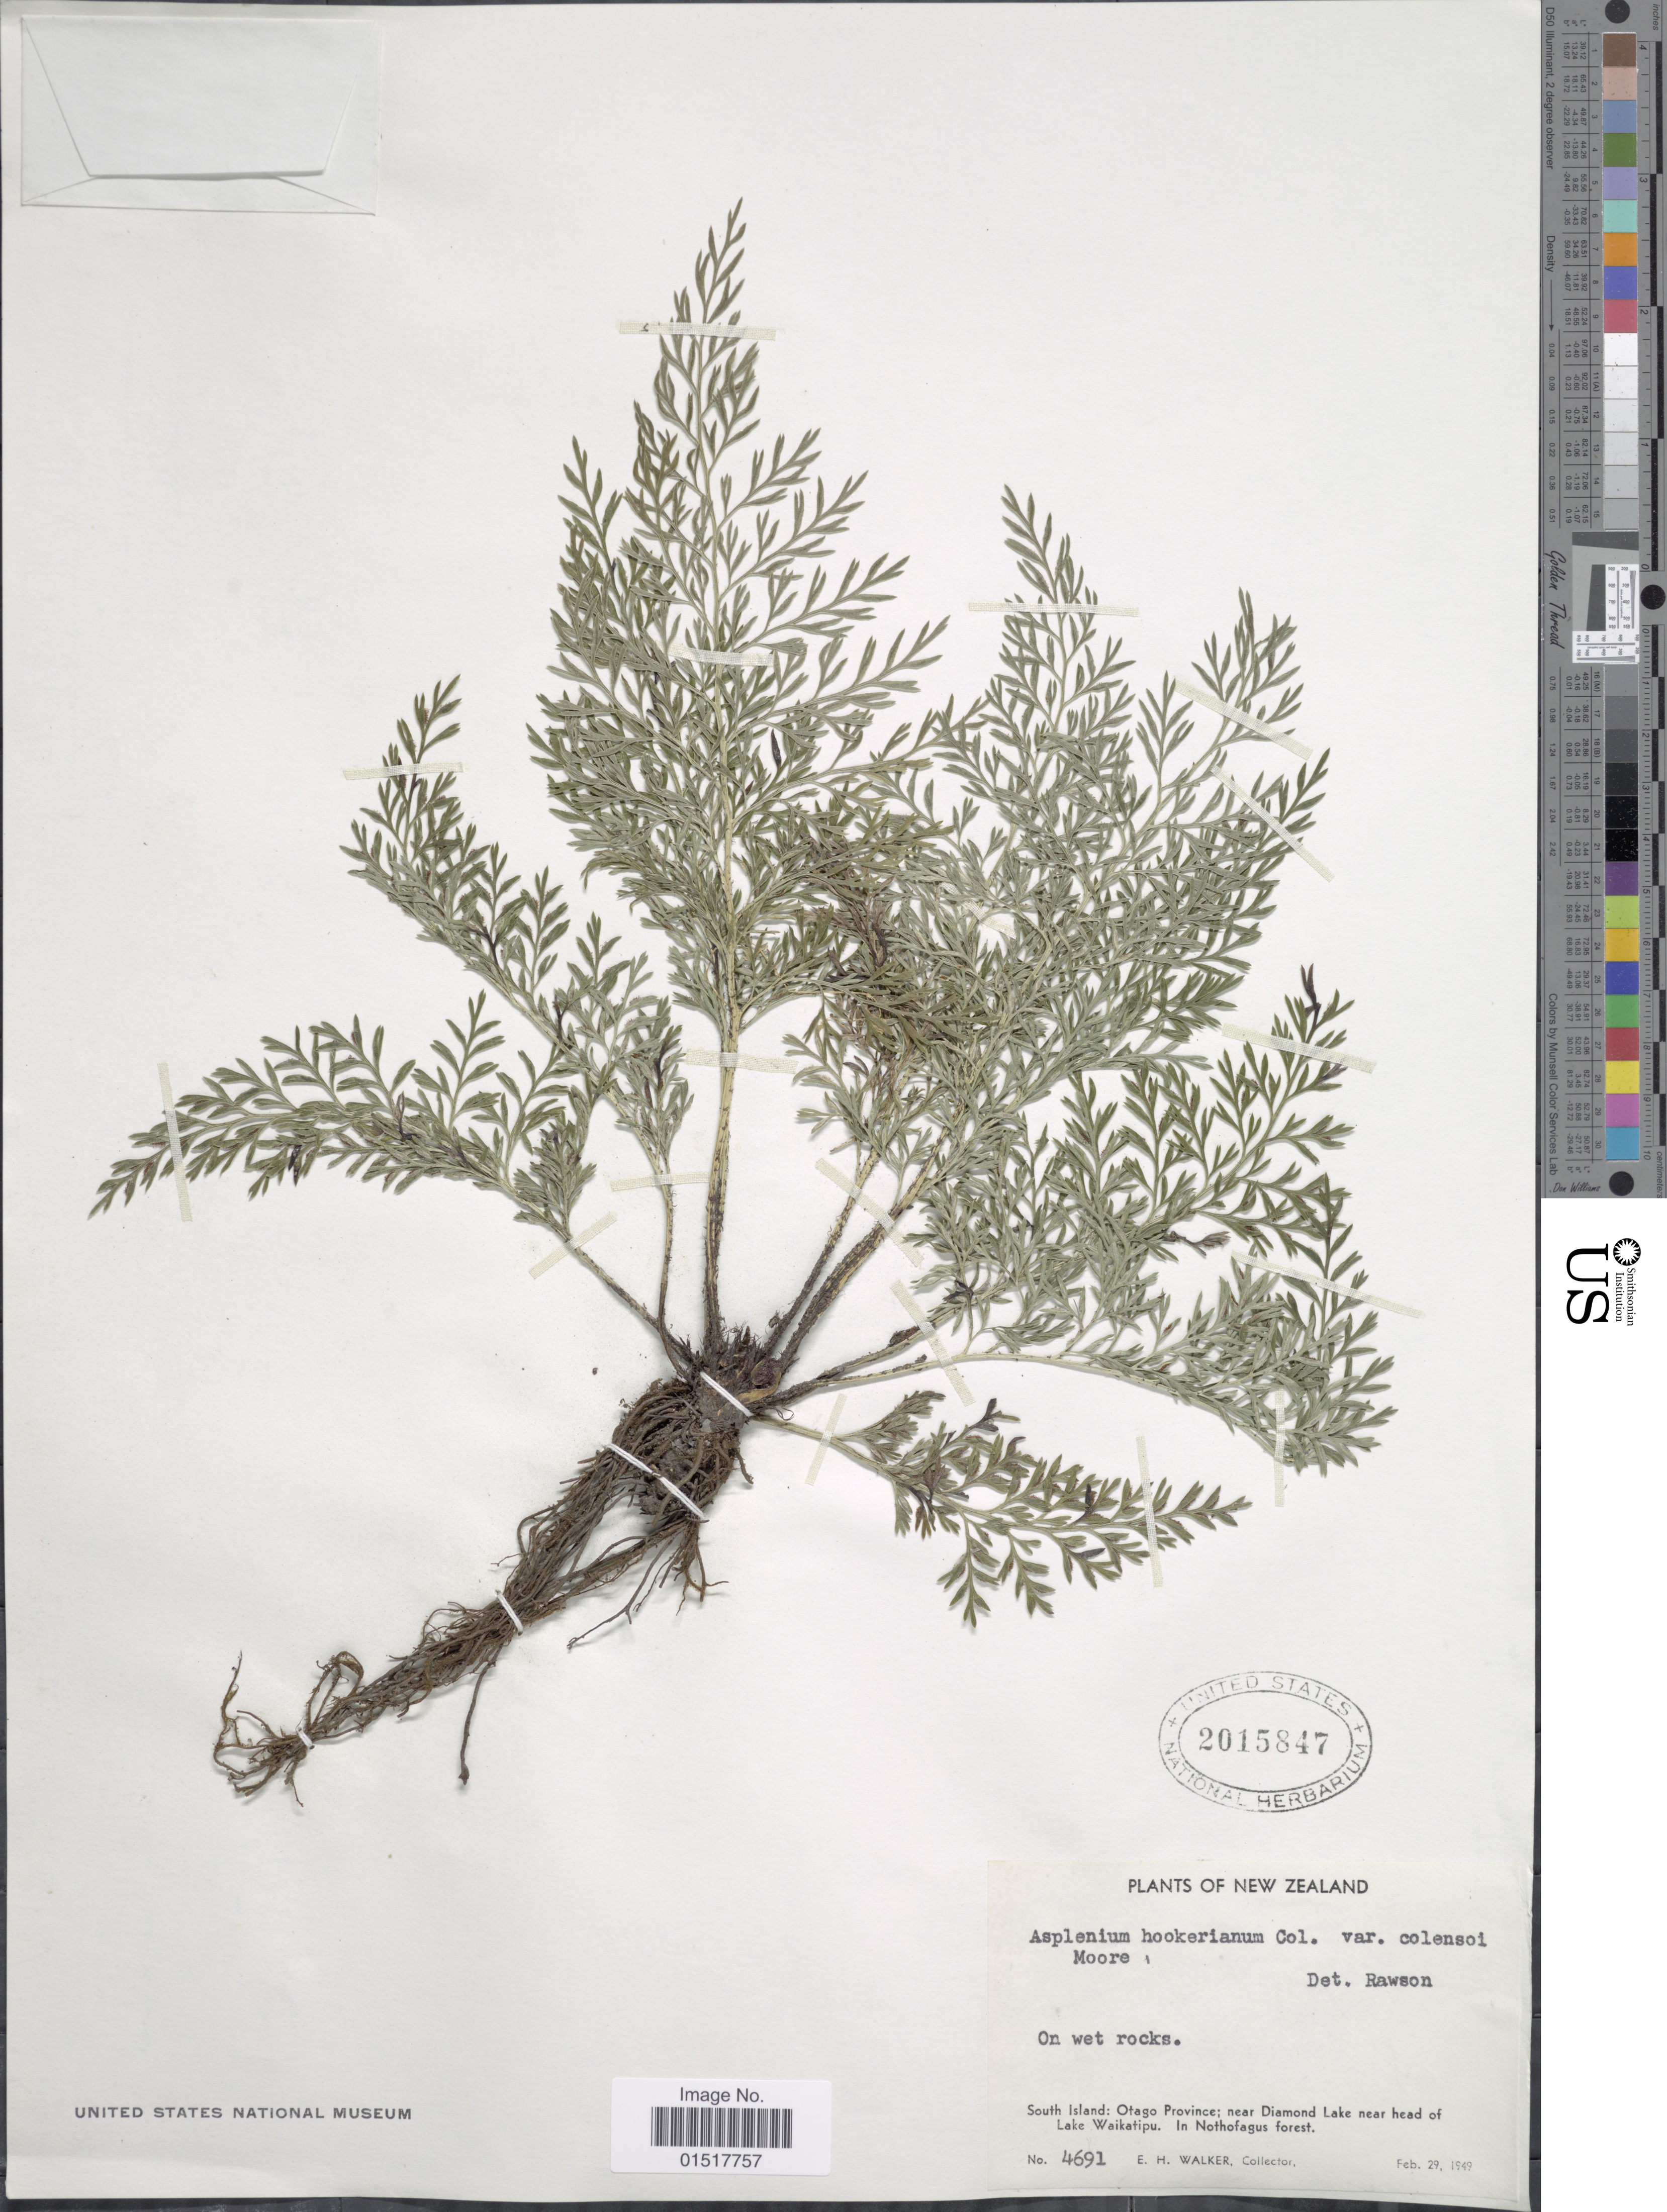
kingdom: Plantae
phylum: Tracheophyta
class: Polypodiopsida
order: Polypodiales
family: Aspleniaceae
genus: Asplenium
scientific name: Asplenium hookerianum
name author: Colenso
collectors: E. H. Walker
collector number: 4691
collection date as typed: Transcribed d/m/y: 29/2/1949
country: New Zealand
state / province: Otago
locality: South Island: Otago Province; near Diamond Lake near head of Lake Waikatipu. In Nothofagus forest.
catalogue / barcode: US 2015847